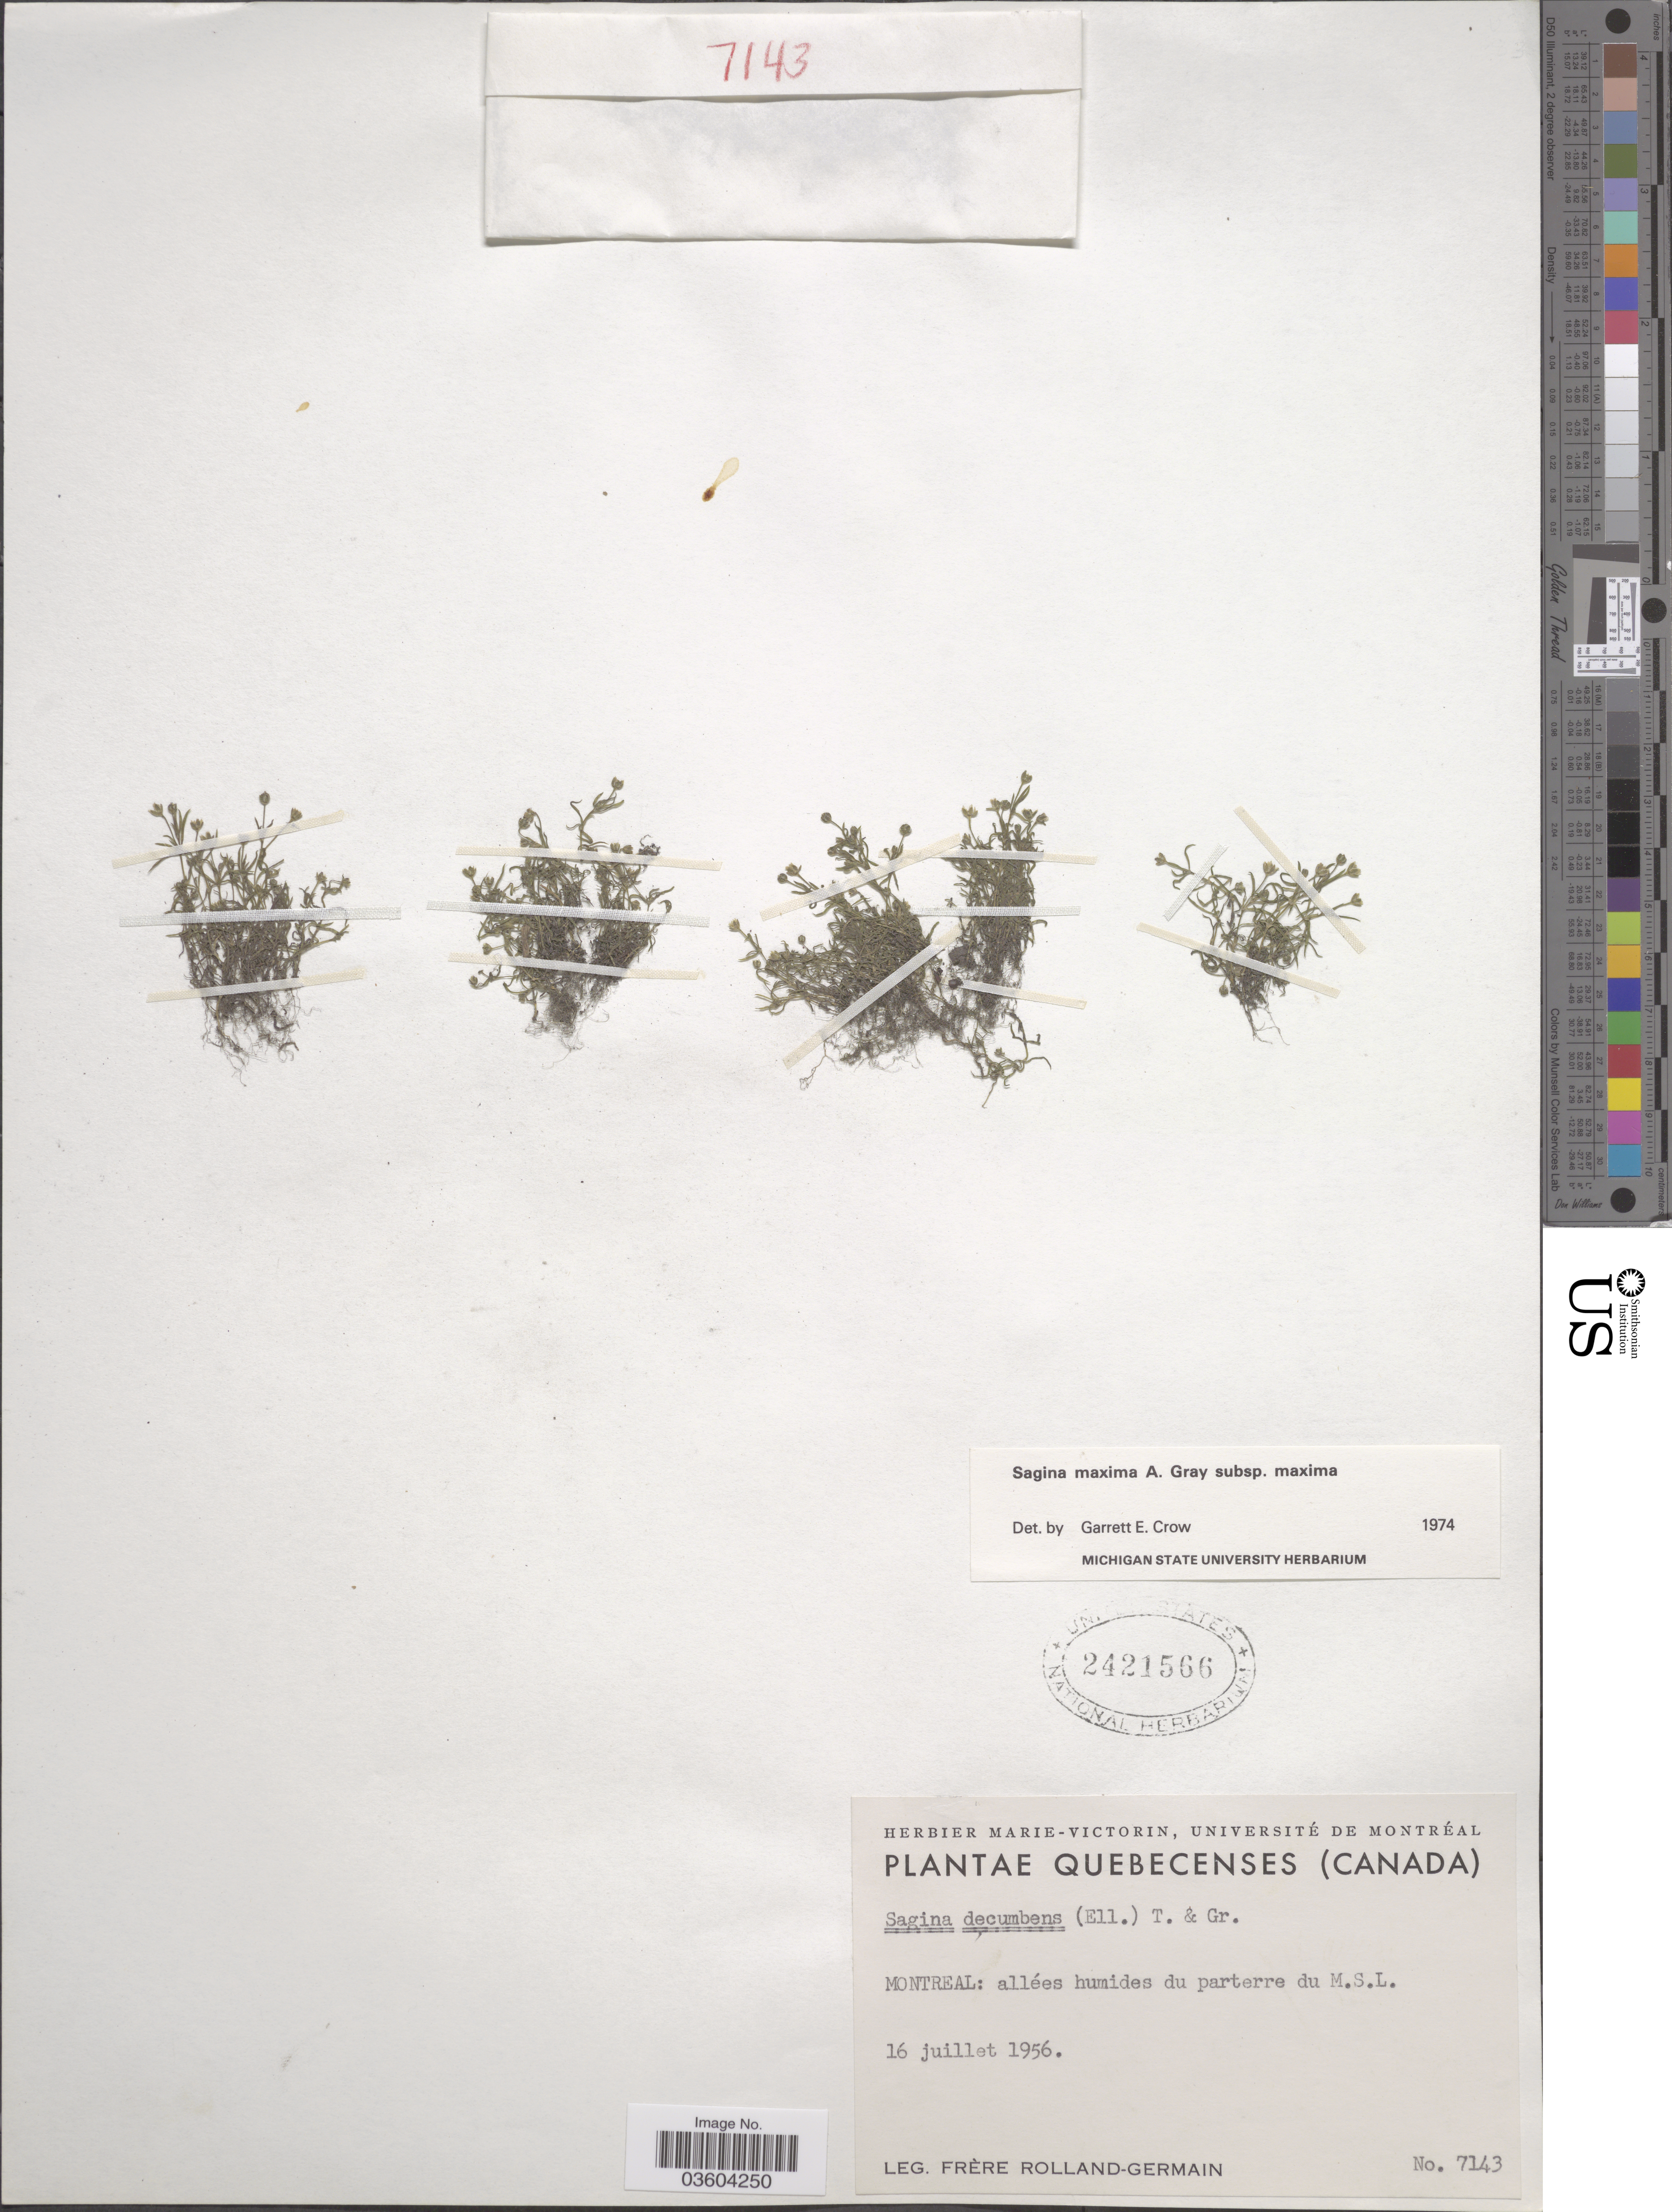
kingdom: Plantae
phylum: Tracheophyta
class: Magnoliopsida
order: Caryophyllales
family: Caryophyllaceae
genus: Sagina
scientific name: Sagina maxima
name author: A. Gray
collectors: Rolland-Germain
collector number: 7143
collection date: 1956-07-16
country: Canada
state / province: Quebec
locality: Montreal: allées humides du parterre du M.S.L.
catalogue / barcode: US 2421566